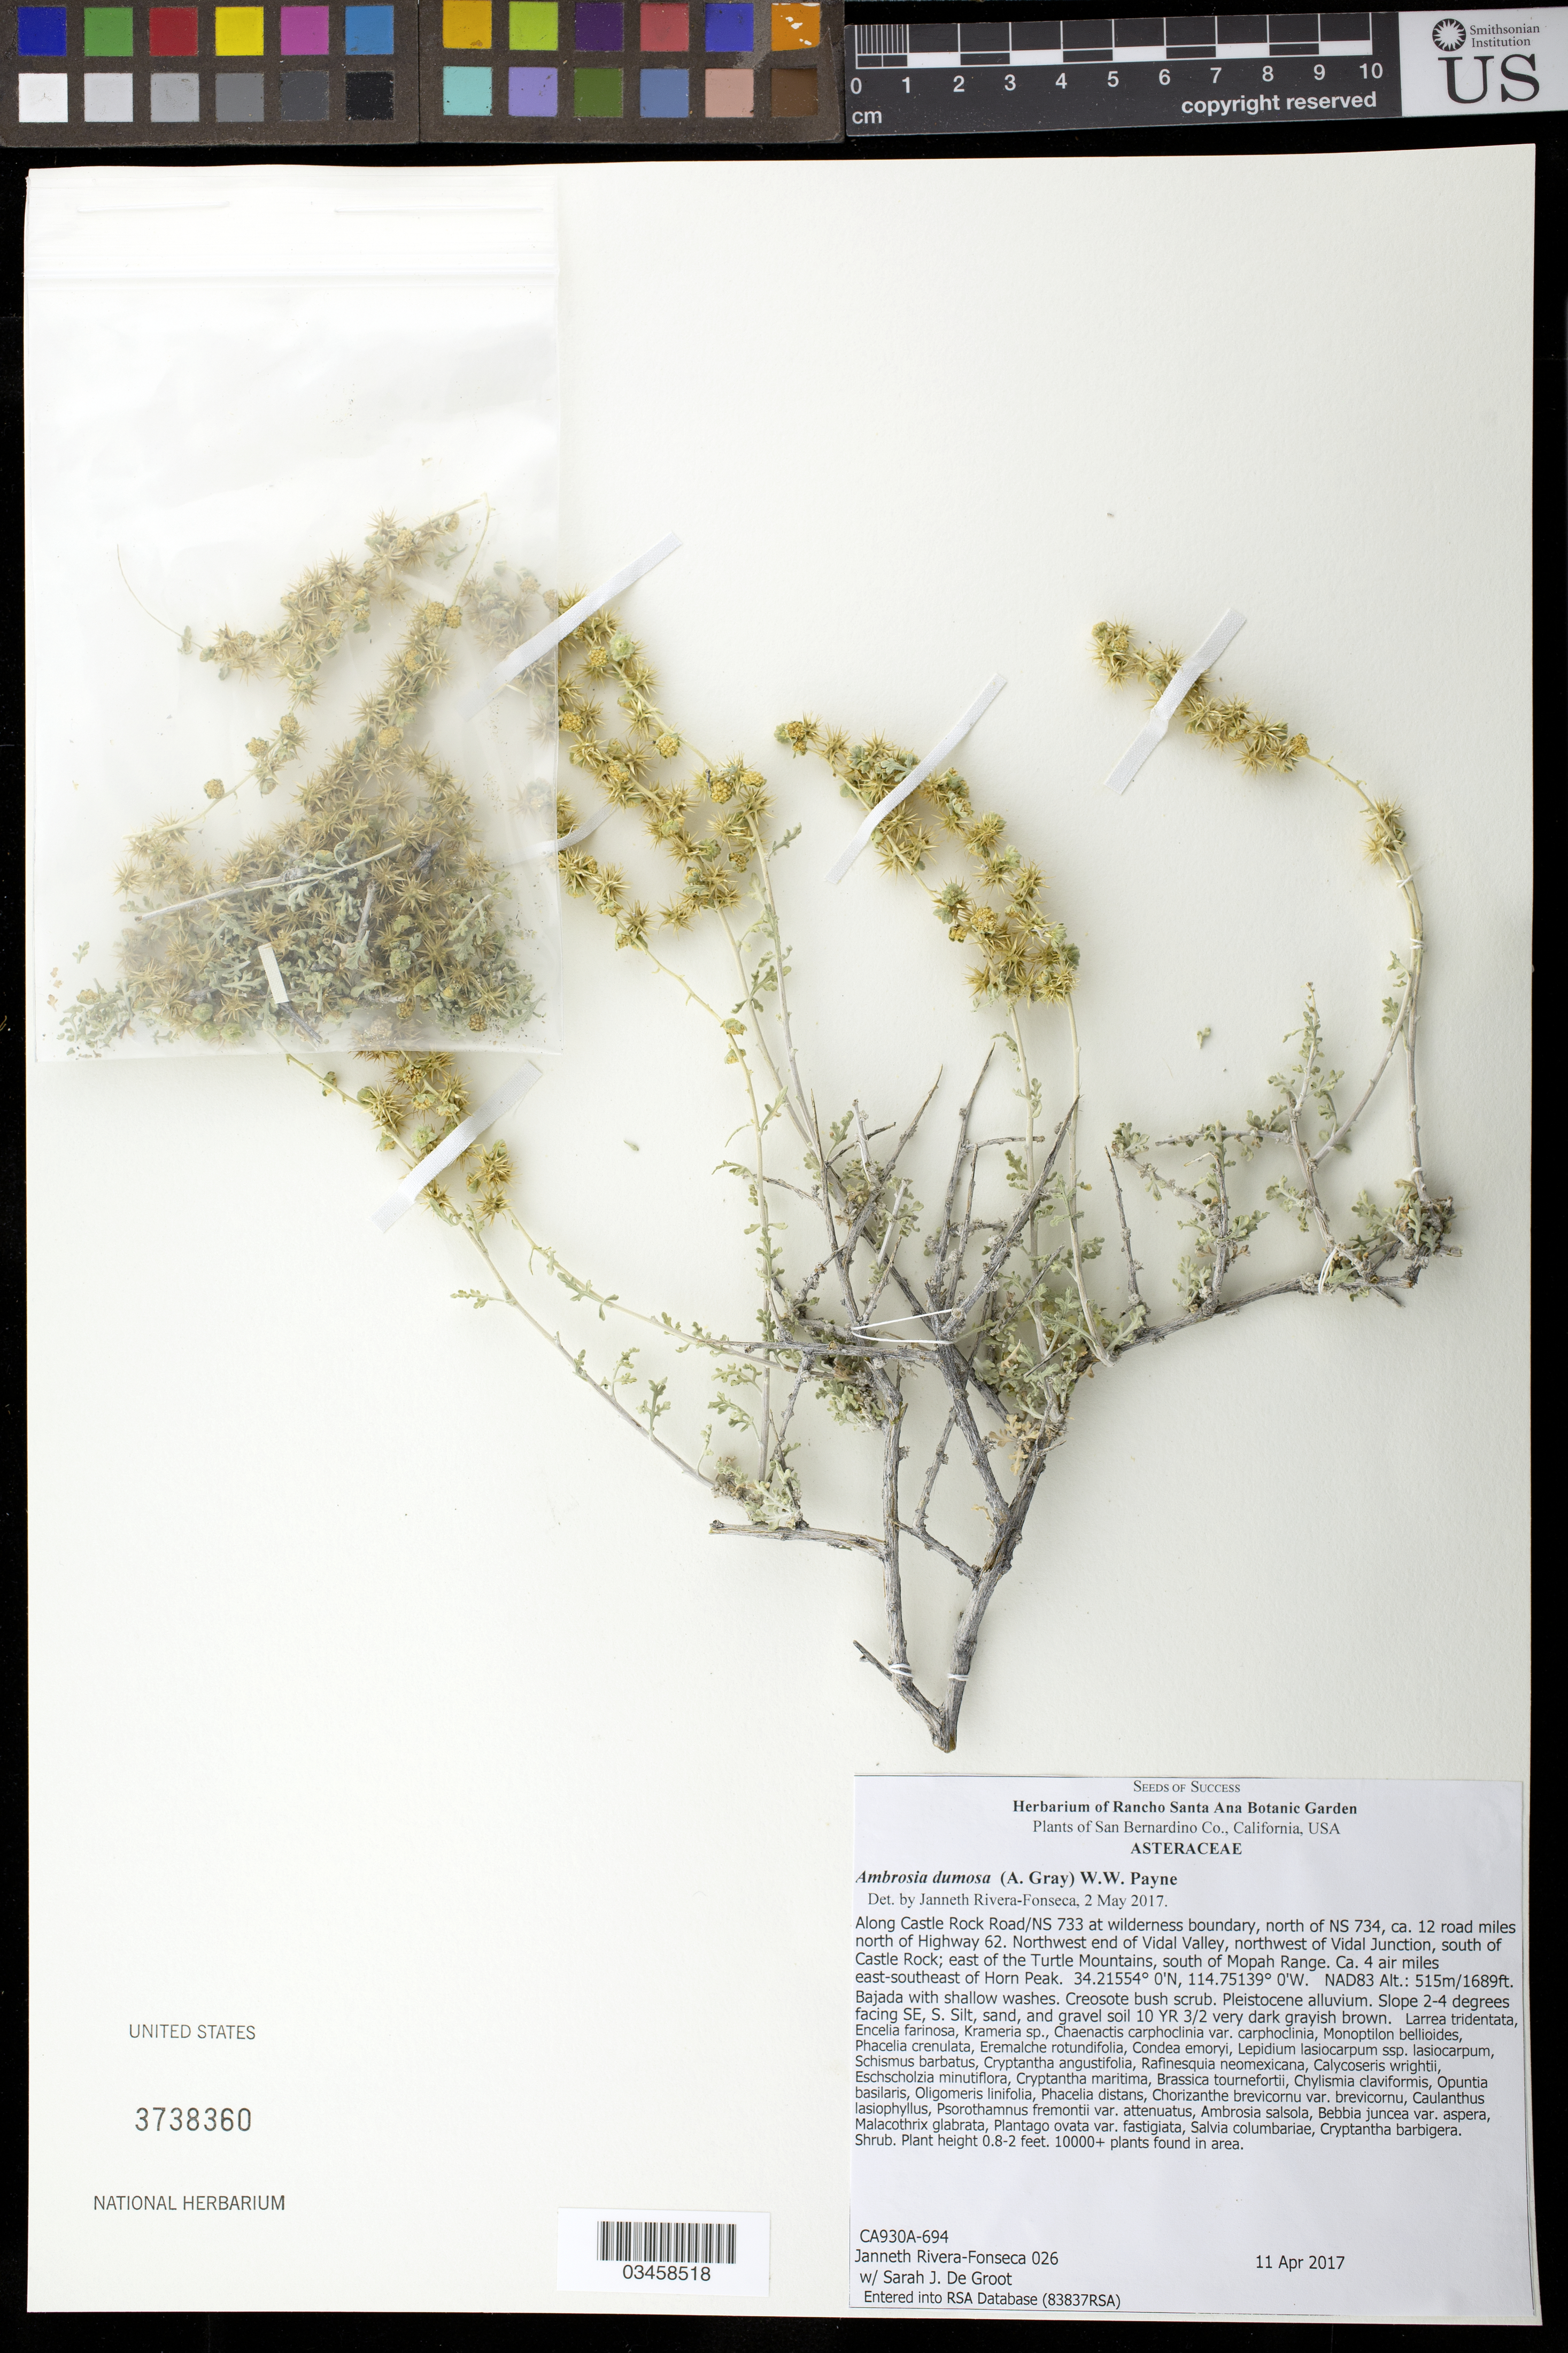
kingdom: Plantae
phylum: Tracheophyta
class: Magnoliopsida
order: Asterales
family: Asteraceae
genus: Ambrosia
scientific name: Ambrosia dumosa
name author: (A. Gray) W.W.Payne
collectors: J. Rivera-Fonseca & S. De Groot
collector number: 026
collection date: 2017-04-11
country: United States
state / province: California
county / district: San Bernardino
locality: Along Castle Rock Road/NS 733 at wilderness boundary, N of NS 734, 12 road mi. N of Hwy 62, NW of Vidal Valley, NW of Vidal Junction, S of Castle Rock, E of Turtle Mts, S of Mopah Range, 4 air mi. ES of Horn Peak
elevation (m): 515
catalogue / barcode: US 3738360